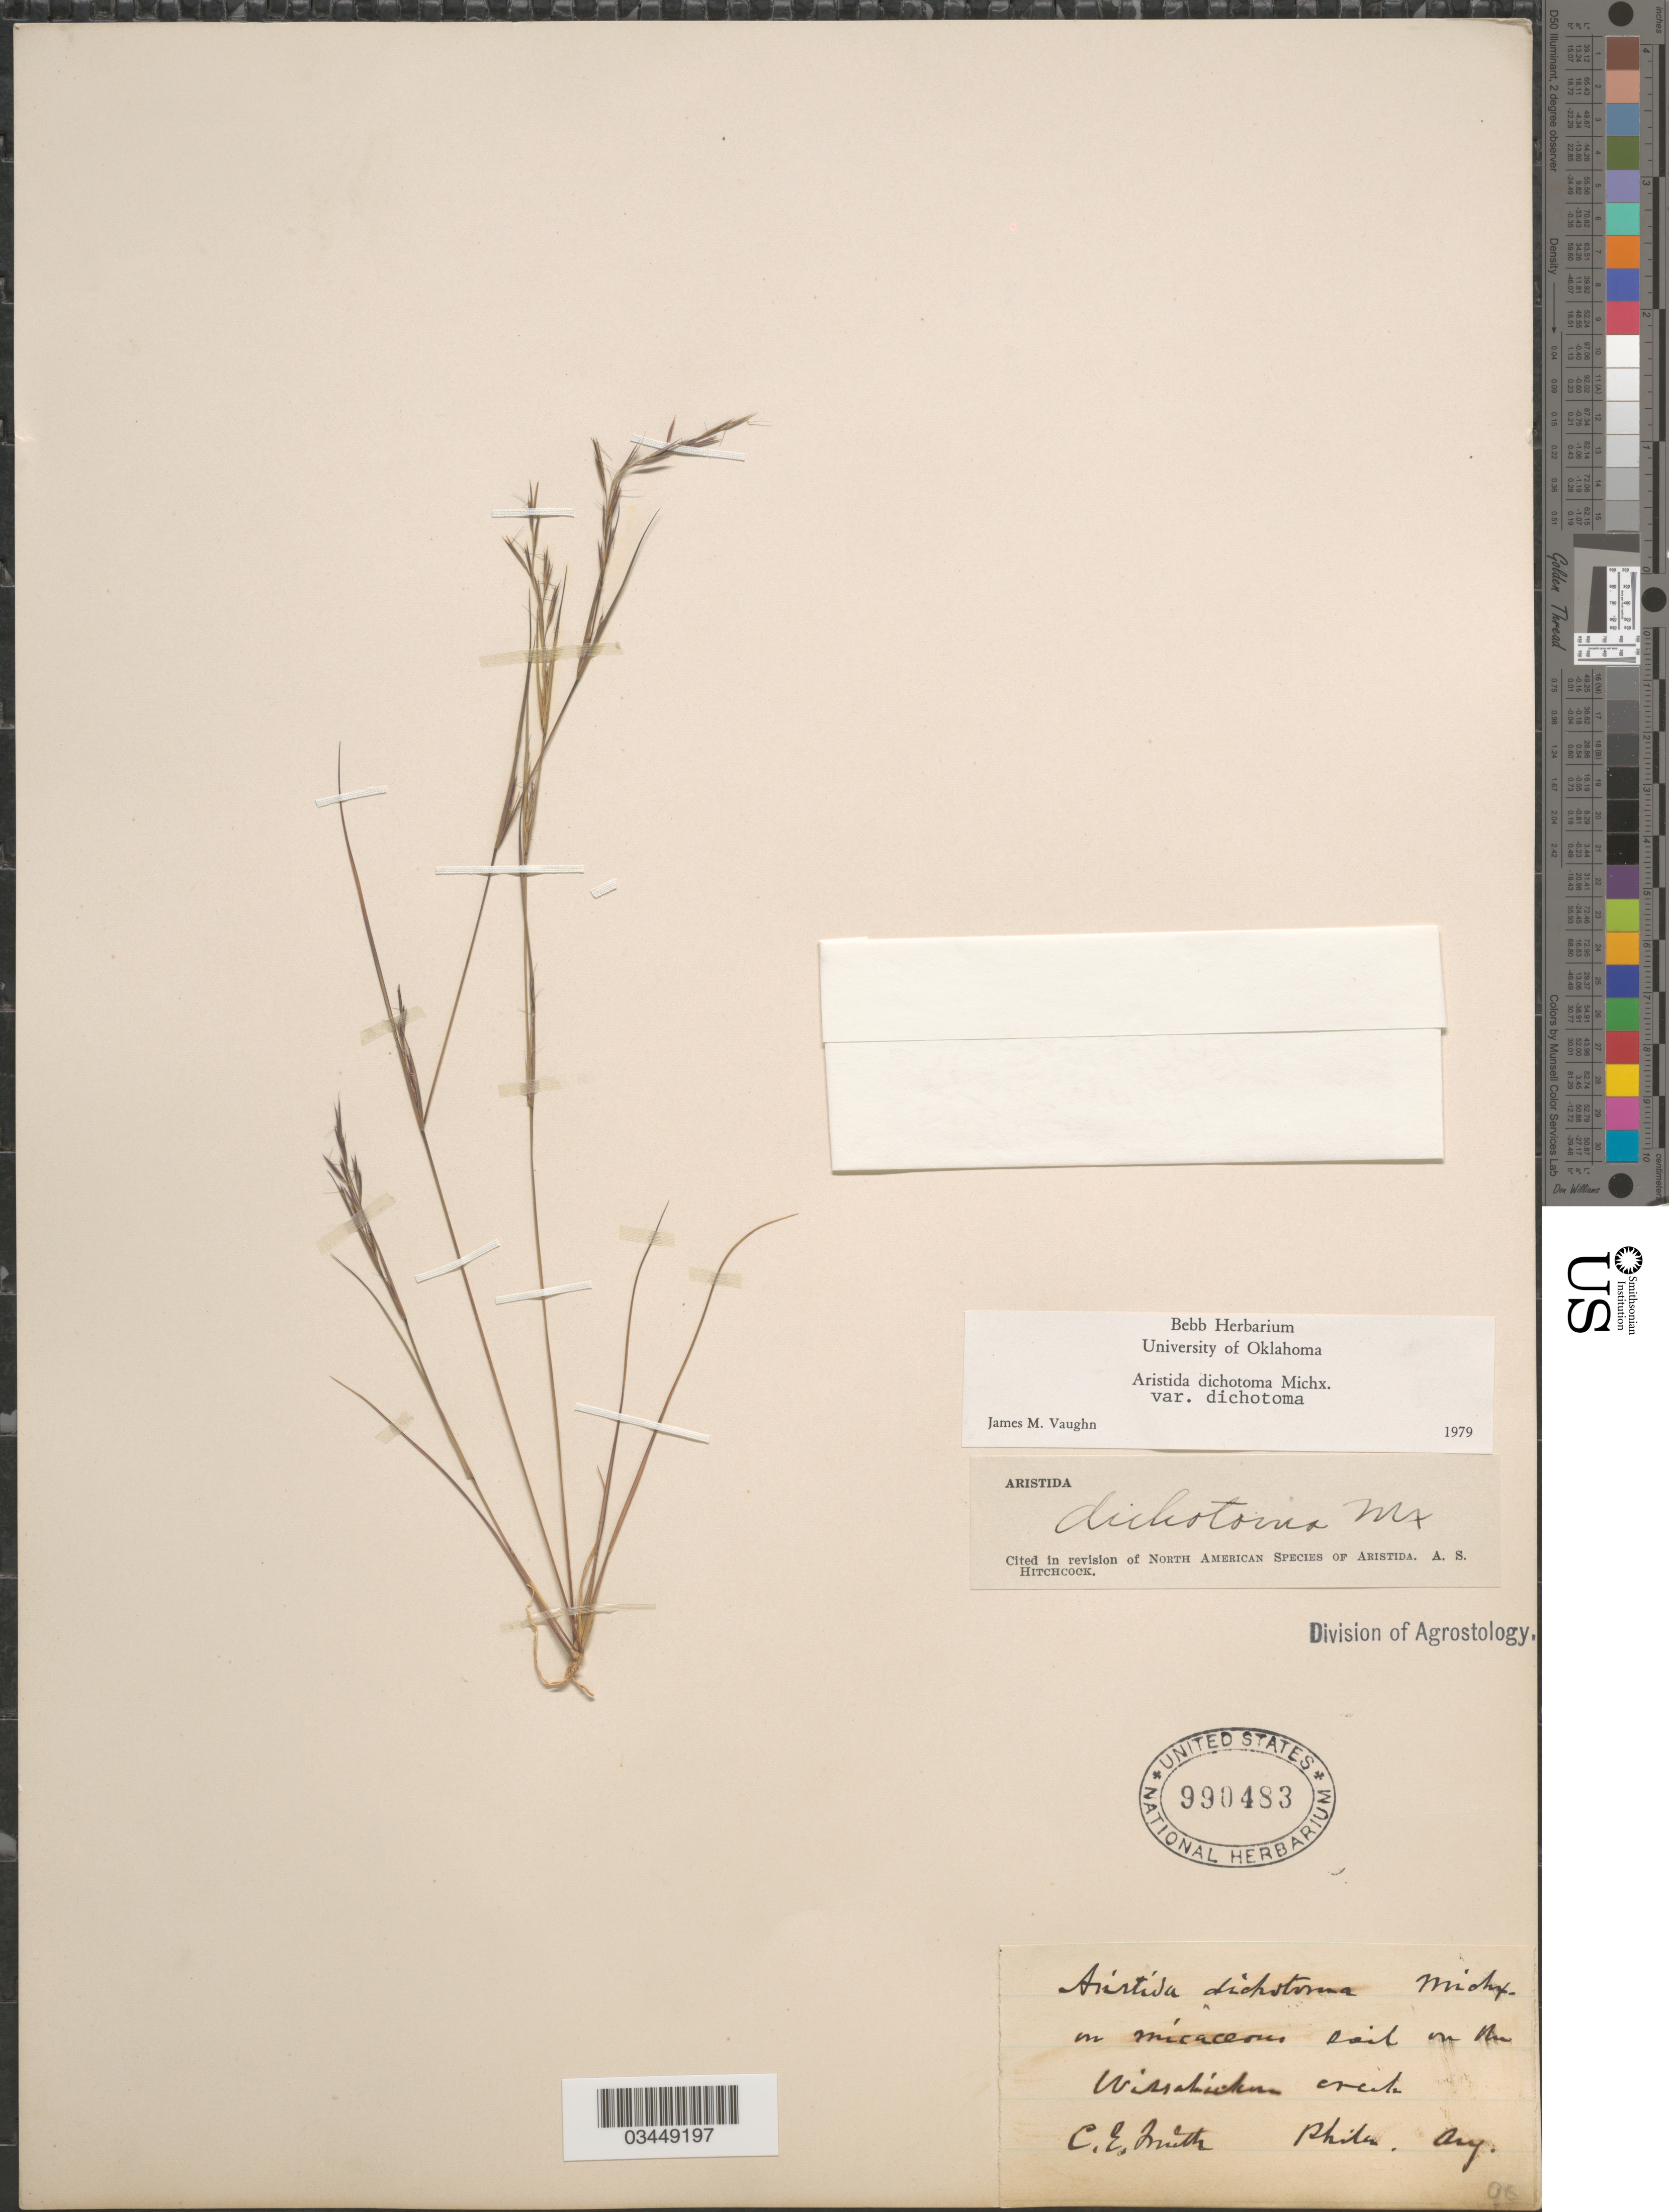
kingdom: Plantae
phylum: Tracheophyta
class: Liliopsida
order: Poales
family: Poaceae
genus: Aristida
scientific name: Aristida dichotoma var. dichotoma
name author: Michx.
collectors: C. E. Smith Jr.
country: United States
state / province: Pennsylvania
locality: On the Wissahicken creek. Phila.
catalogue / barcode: US 990483